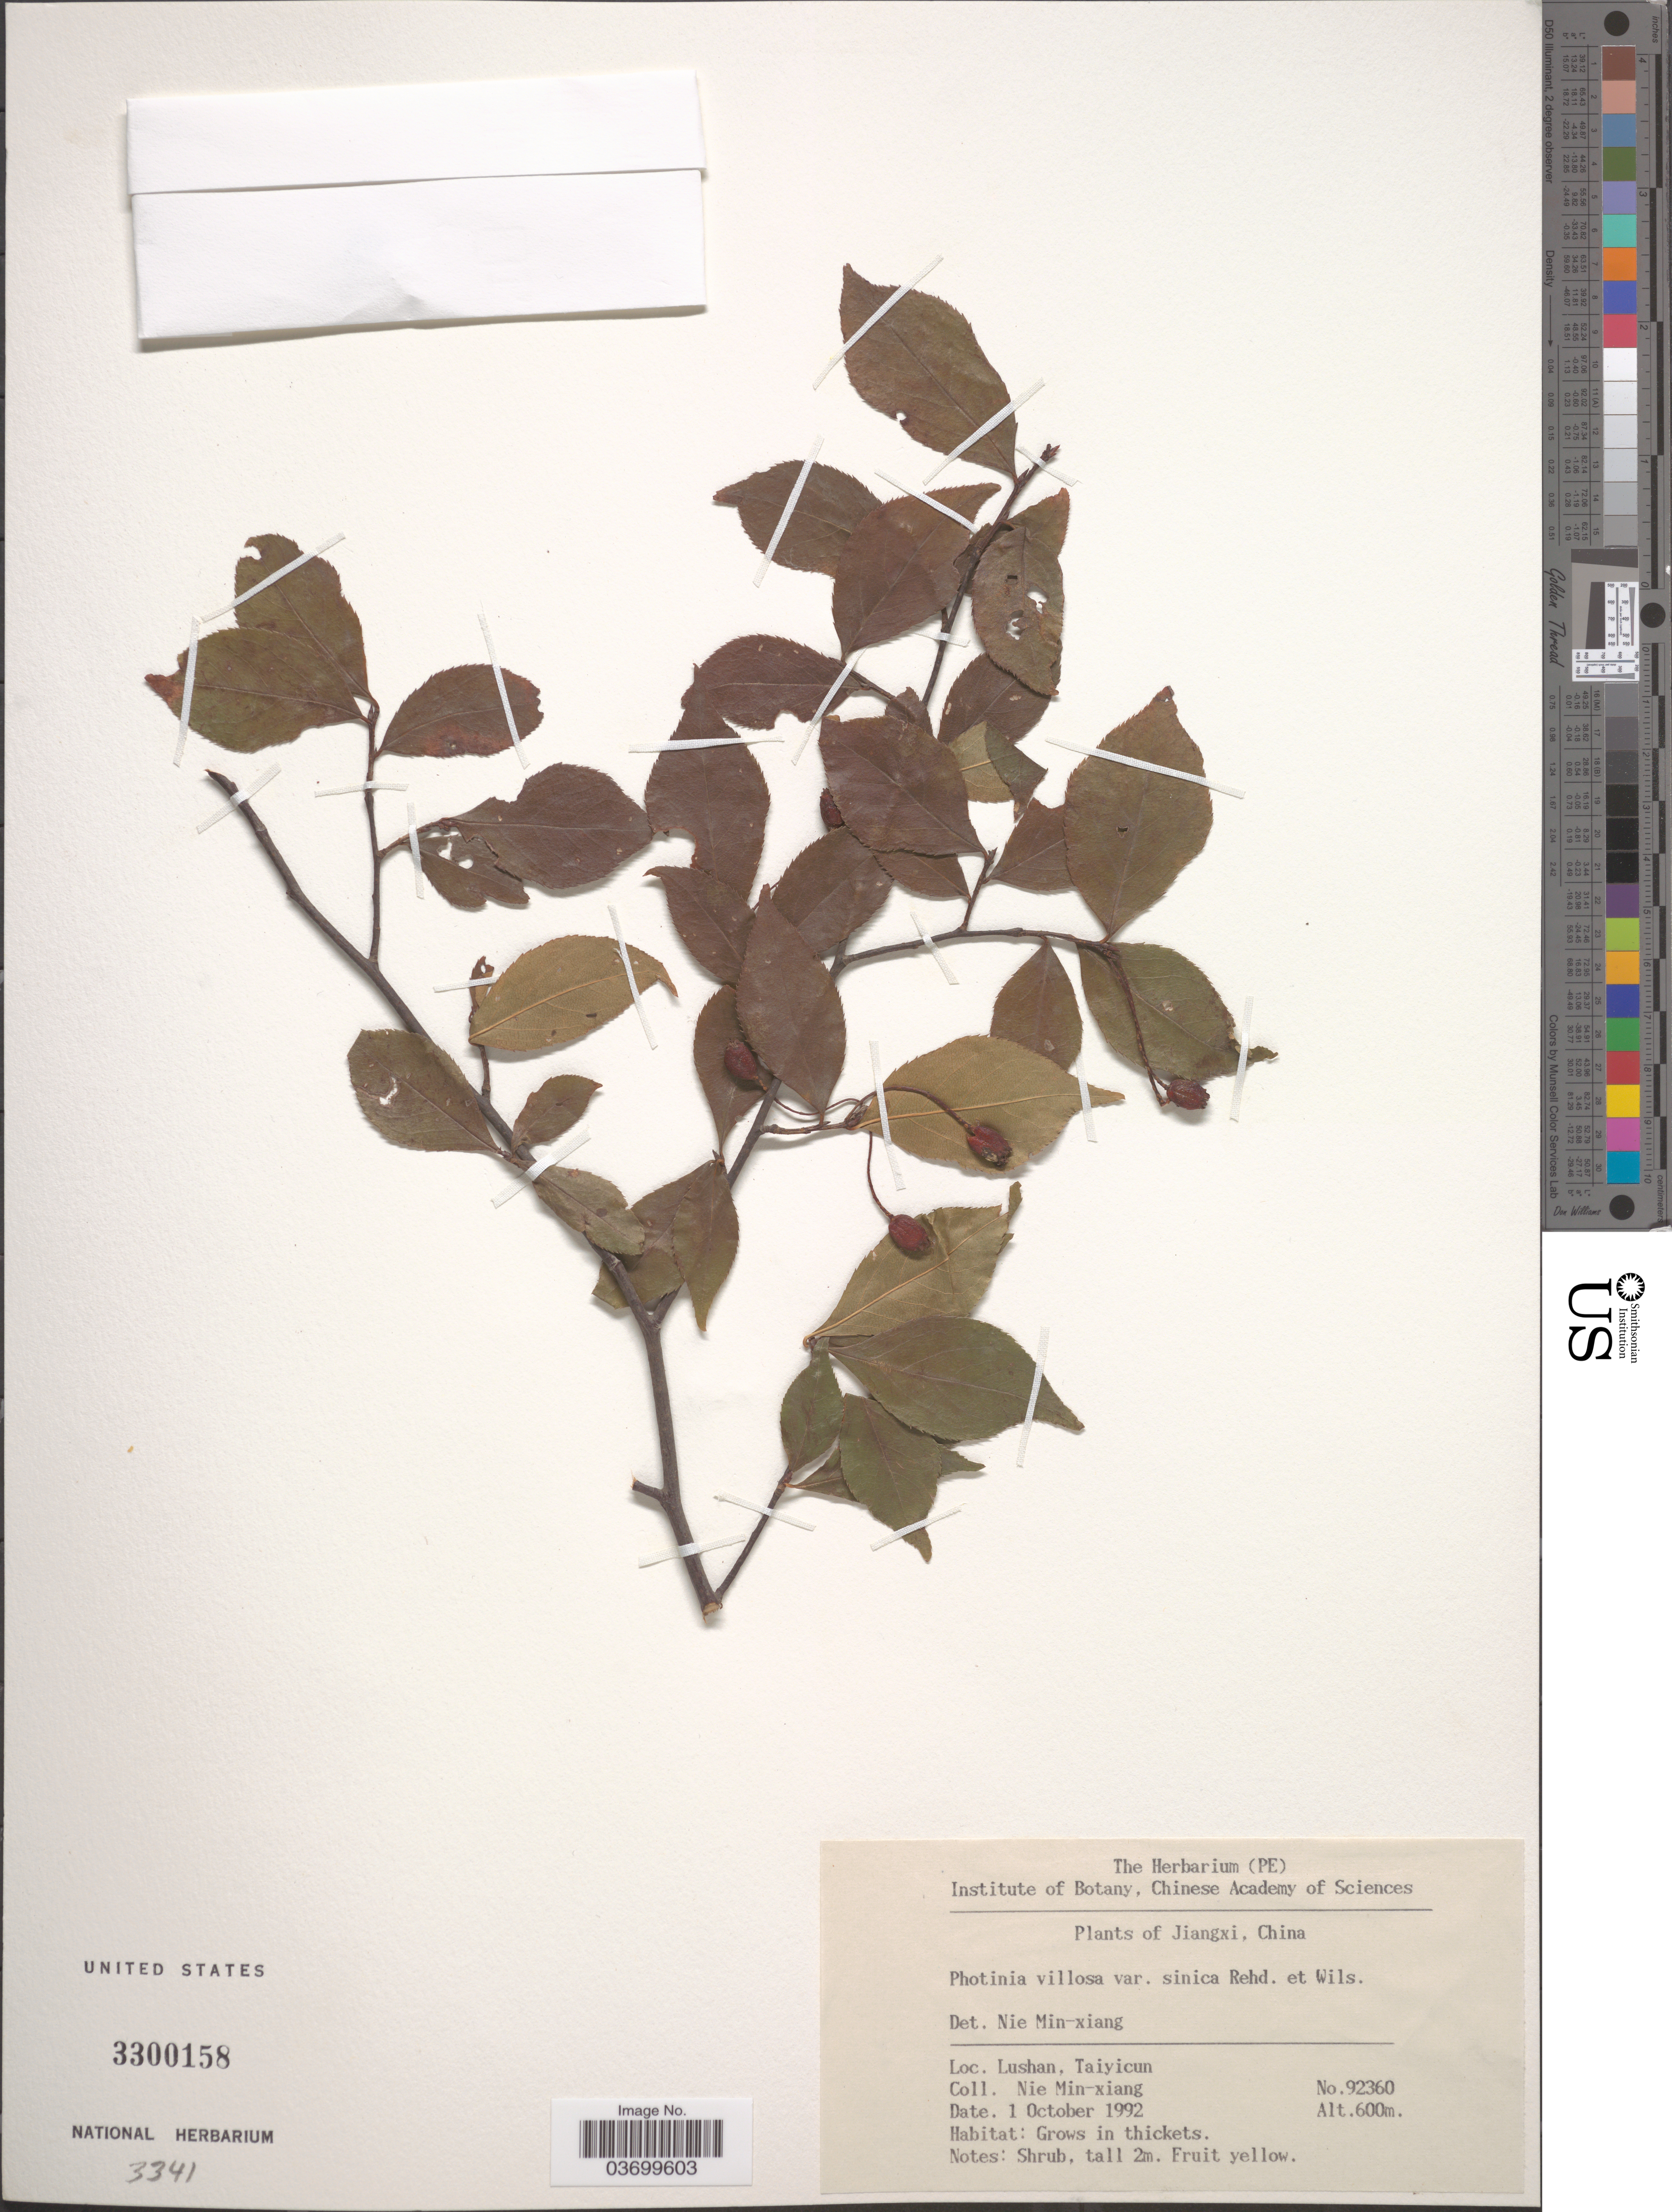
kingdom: Plantae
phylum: Tracheophyta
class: Magnoliopsida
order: Rosales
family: Rosaceae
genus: Photinia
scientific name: Photinia villosa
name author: (DC.) Thunb.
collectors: M. Nie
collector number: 92360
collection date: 1992-10-01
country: China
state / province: Jiangxi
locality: Lushan, Taiyicun.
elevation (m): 600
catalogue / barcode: US 3300158